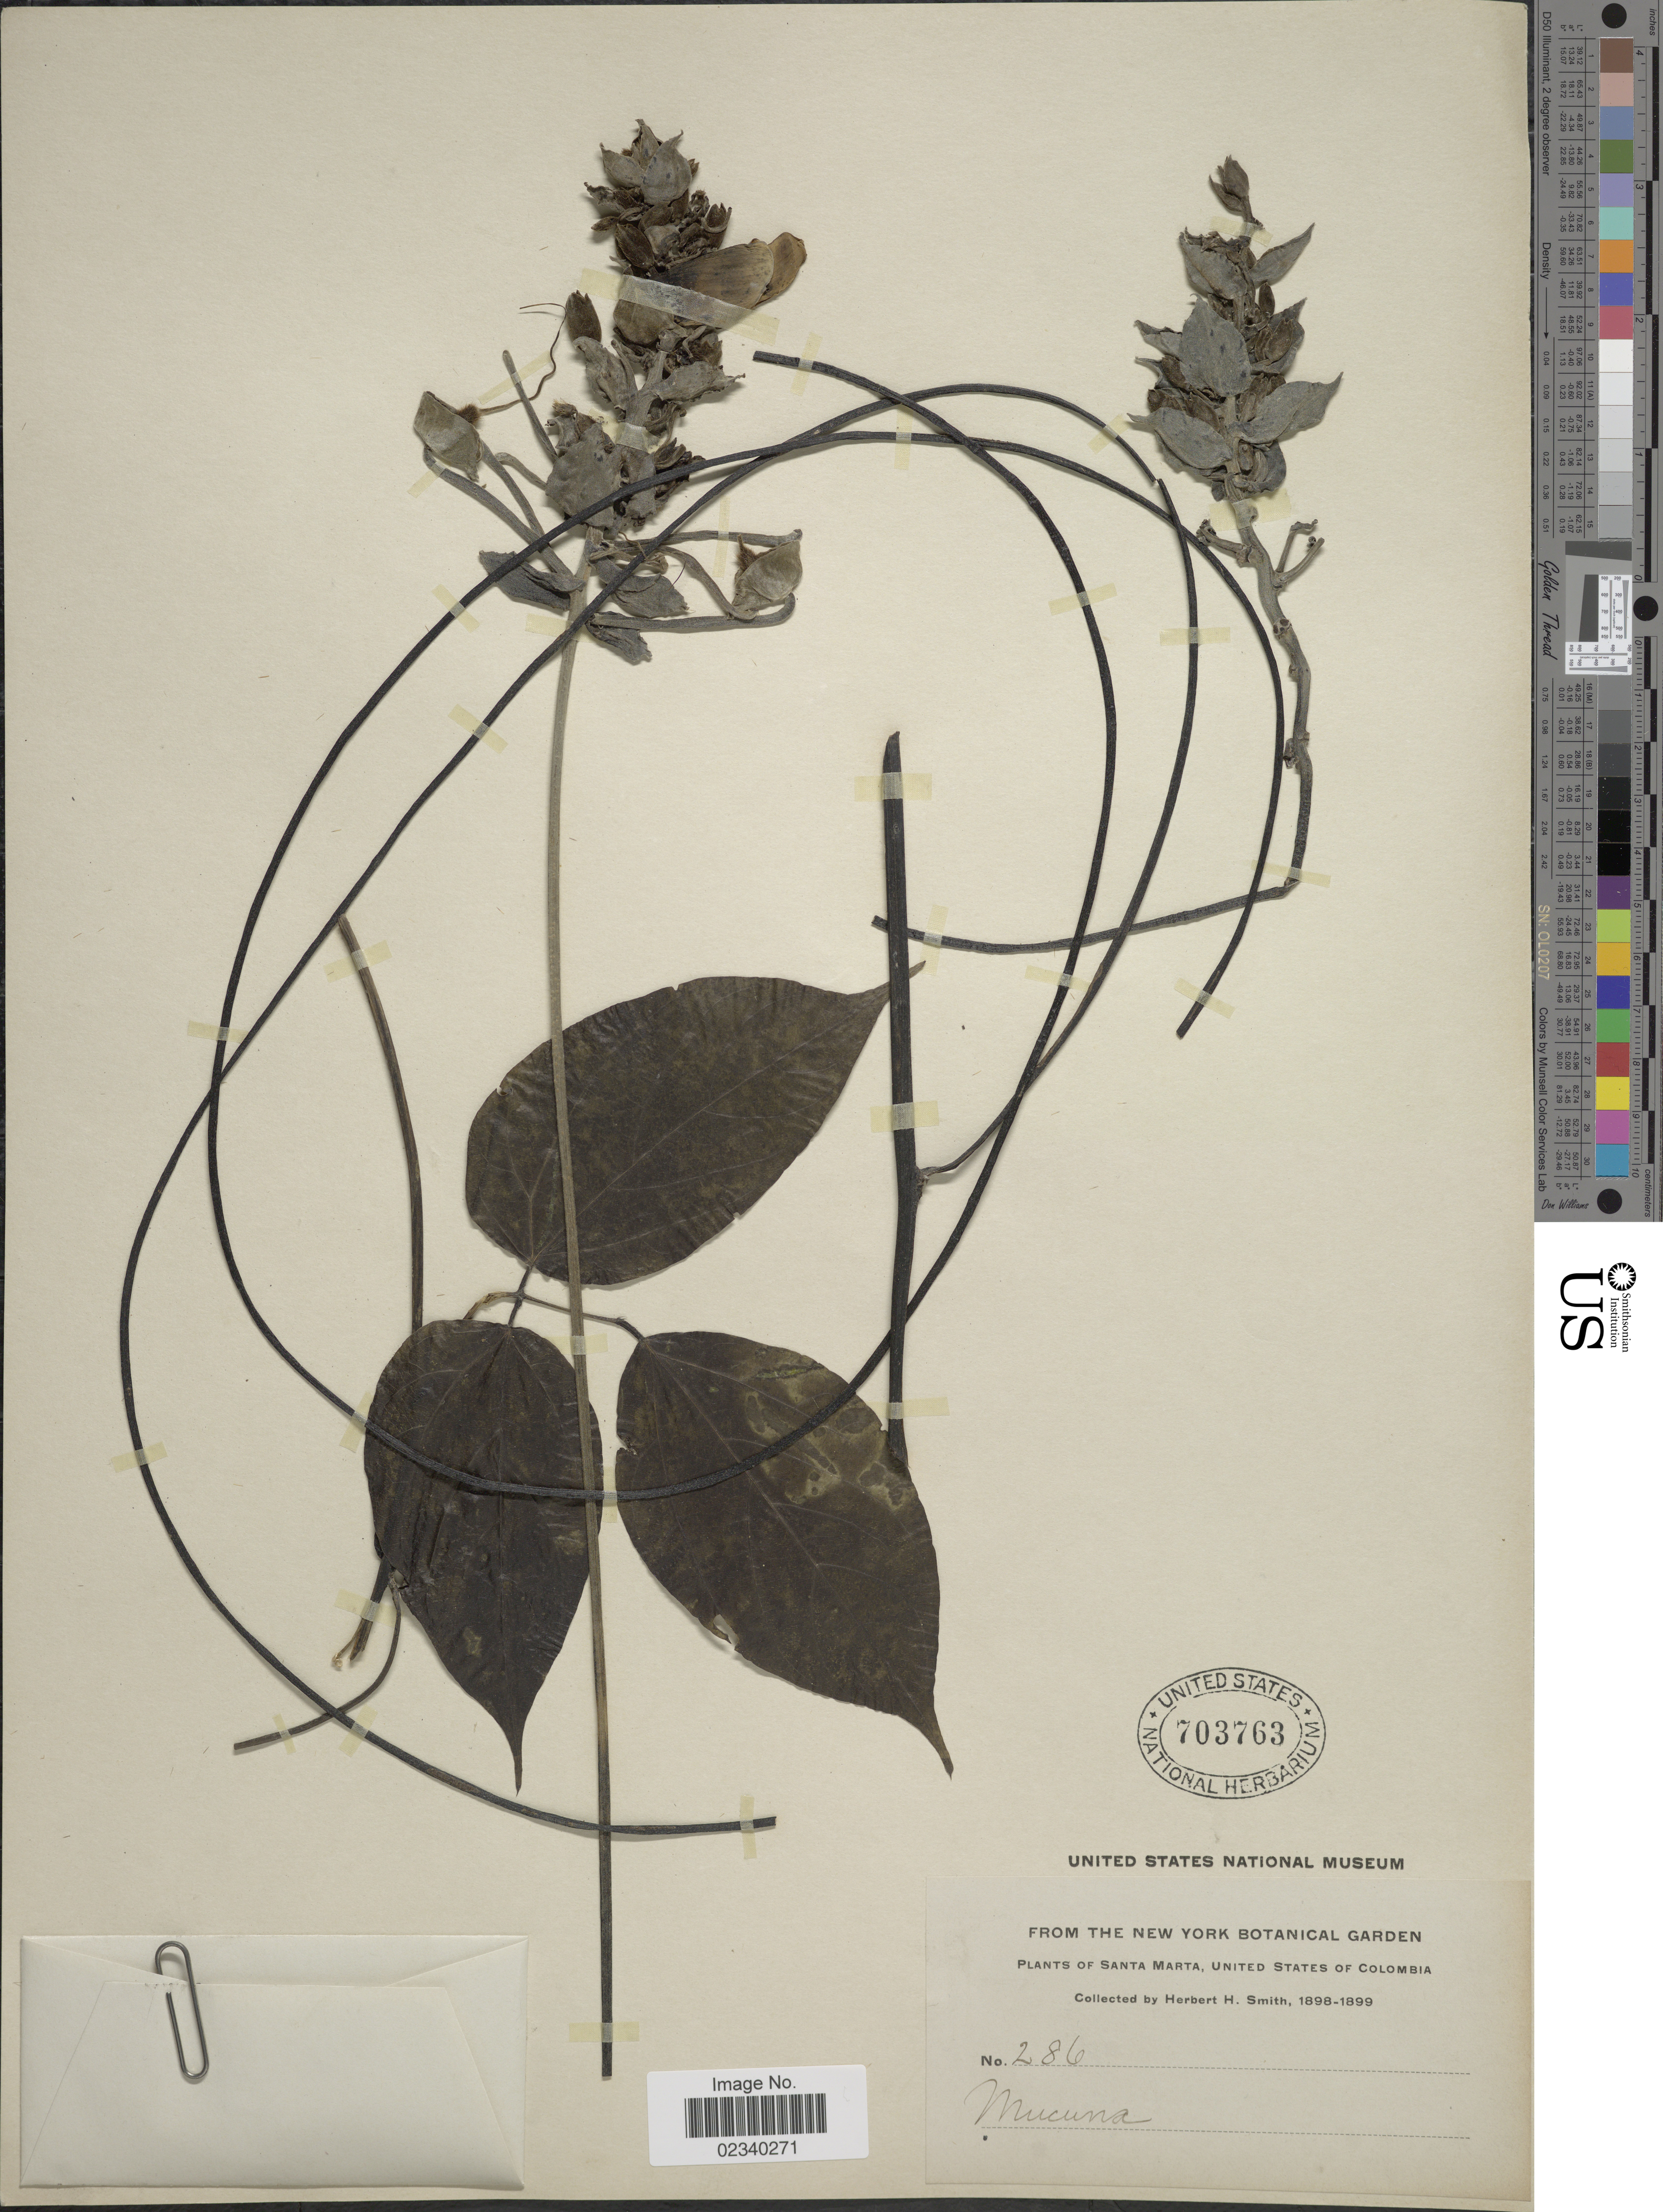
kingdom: Plantae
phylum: Tracheophyta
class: Magnoliopsida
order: Fabales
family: Fabaceae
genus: Mucuna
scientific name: Mucuna mutisiana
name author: (Kunth) DC.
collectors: Herbert H. Smith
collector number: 286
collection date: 1898/1899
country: Colombia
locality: Santa Marta, United States of Columbia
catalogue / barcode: US 703763